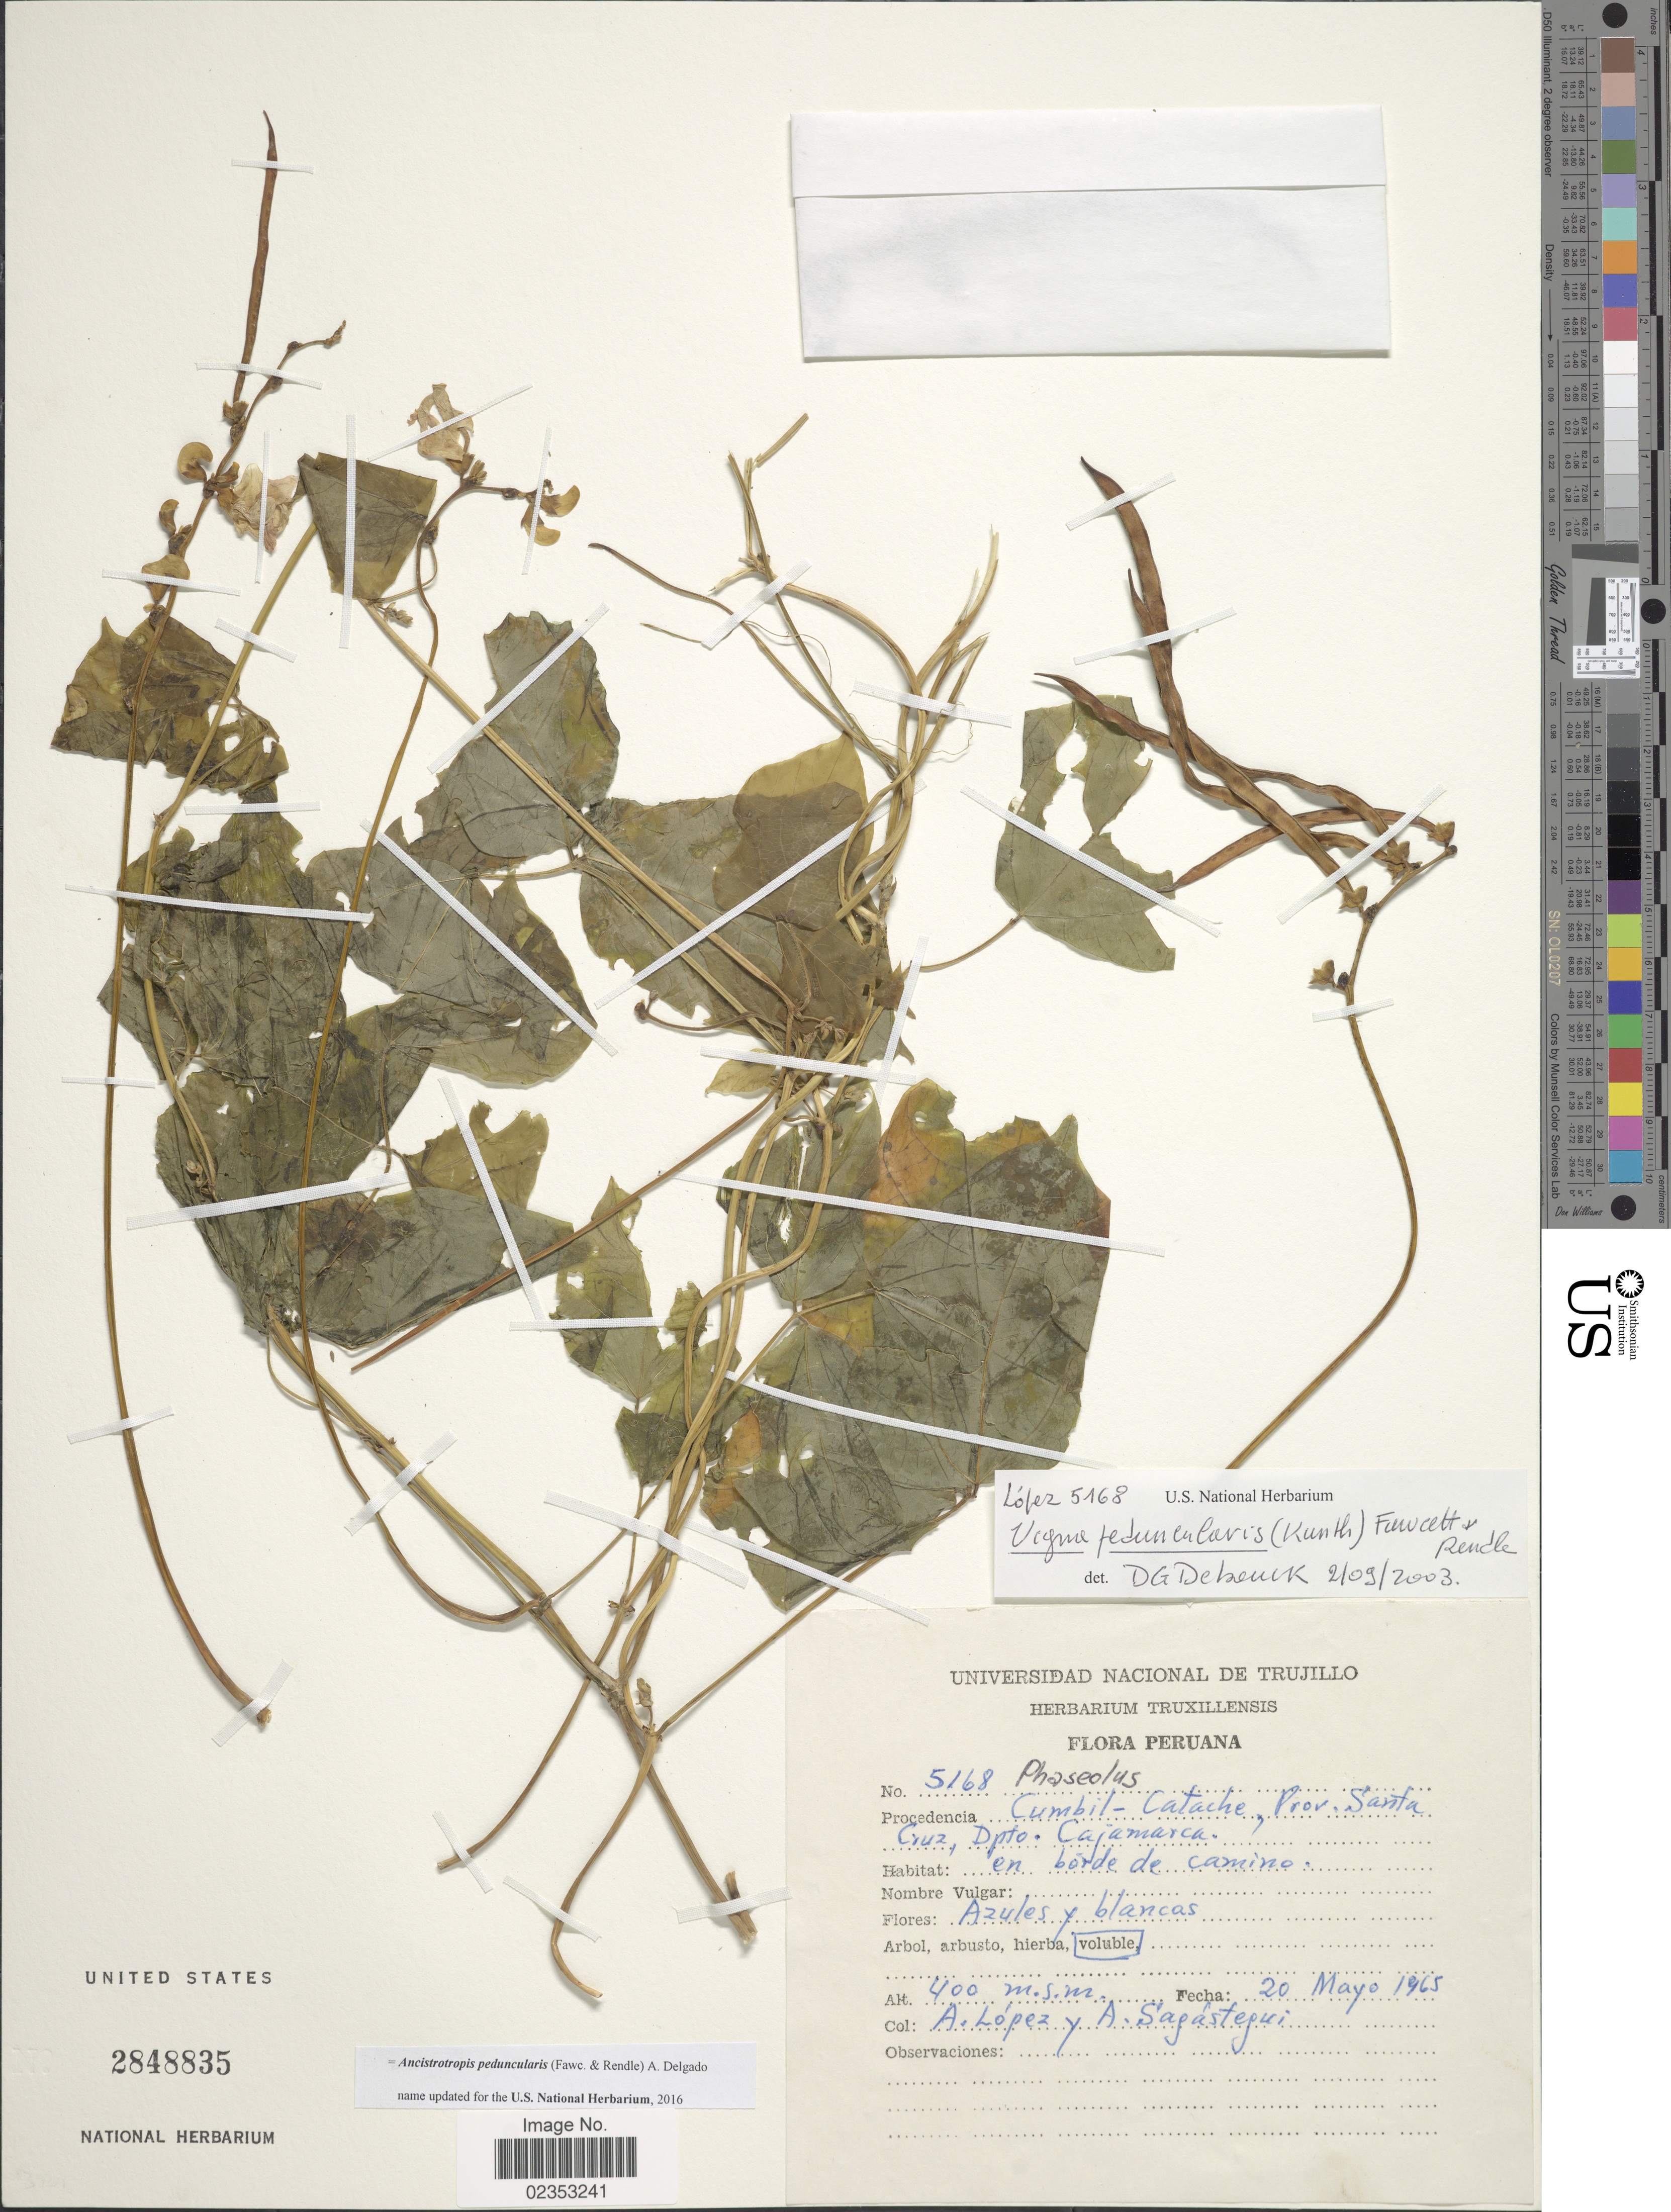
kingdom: Plantae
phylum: Tracheophyta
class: Magnoliopsida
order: Fabales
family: Fabaceae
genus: Ancistrotropis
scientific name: Ancistrotropis peduncularis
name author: (Fawc. & Rendle) A. Delgado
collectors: A. López & A. Sagastegui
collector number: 5168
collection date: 1965-05-20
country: Peru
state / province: Cajamarca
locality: Peruana. Cumbil - Catache, Prov. Santa Cruz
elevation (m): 400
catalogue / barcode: US 2848835